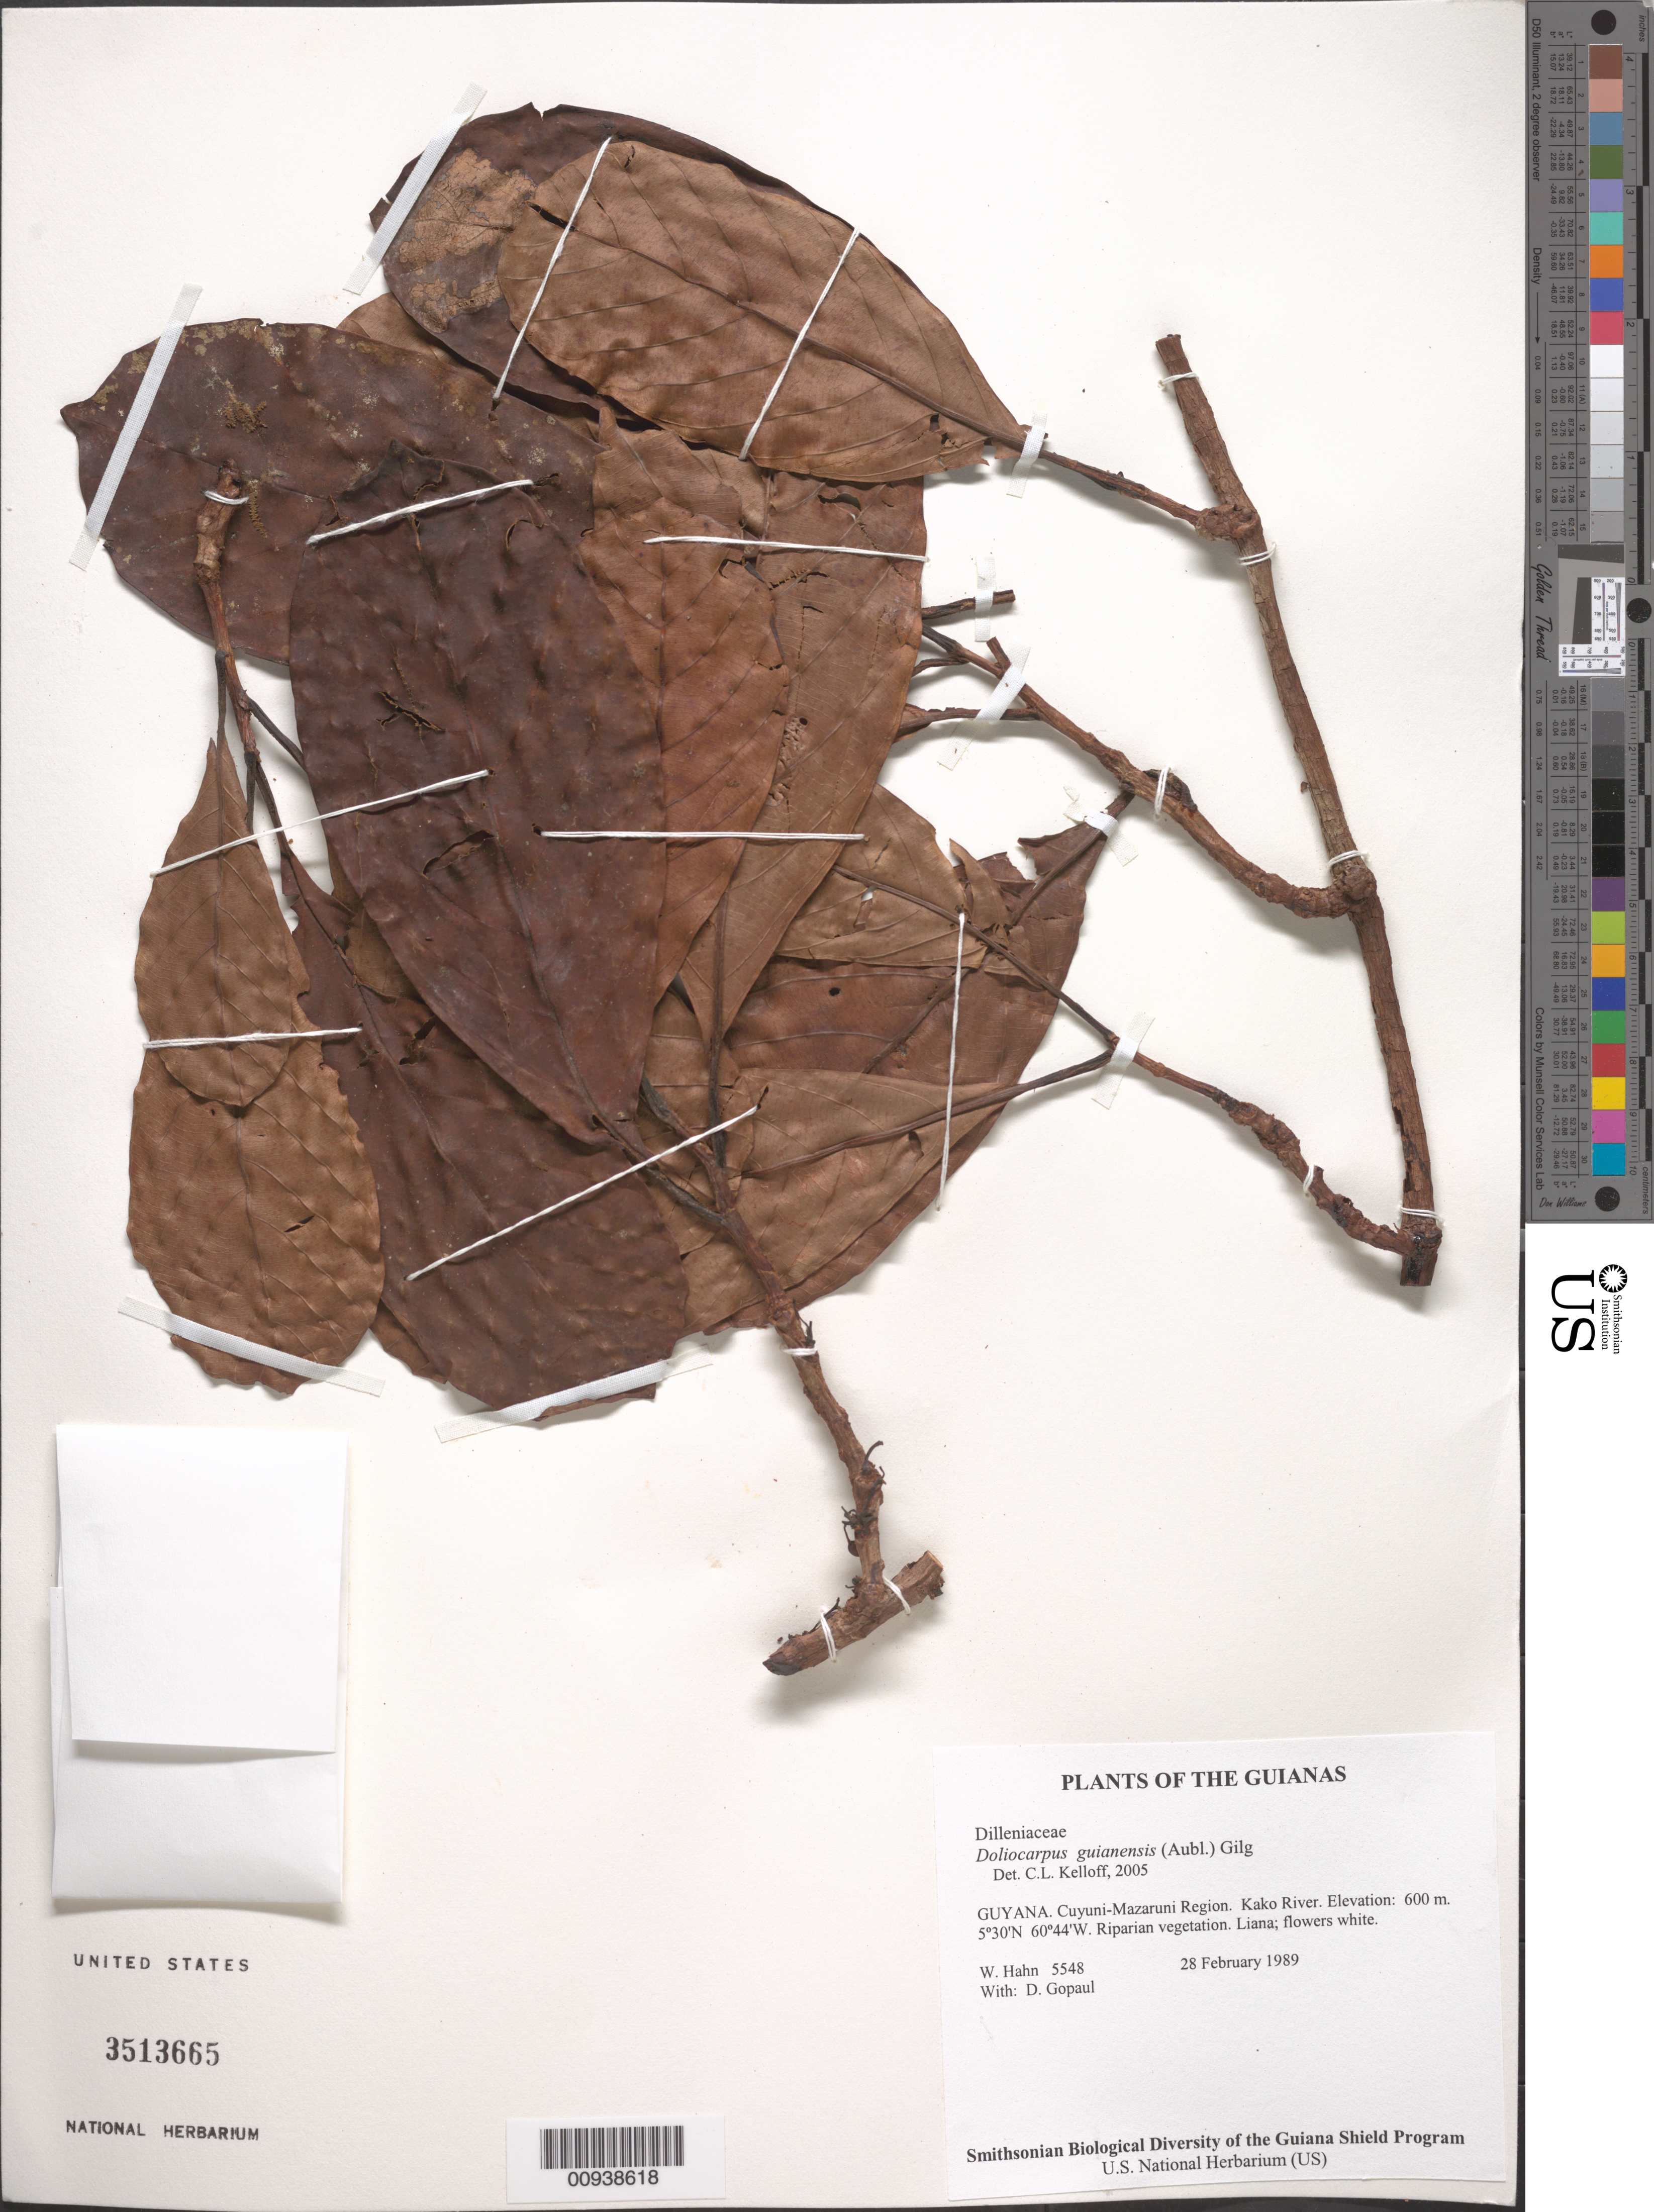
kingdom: Plantae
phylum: Tracheophyta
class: Magnoliopsida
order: Dilleniales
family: Dilleniaceae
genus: Doliocarpus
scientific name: Doliocarpus guianensis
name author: (Aubl.) Gilg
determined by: Kelloff, Carol L., (US), Smithsonian Institution - National Museum of Natural History (UNITED STATES)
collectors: W. Hahn & D. Gopaul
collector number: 5548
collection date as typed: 28 February 1989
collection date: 1989-02-28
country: Guyana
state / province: Cuyuni-Mazaruni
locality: Kako River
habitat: Riparian vegetation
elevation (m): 600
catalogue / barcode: US 3513665